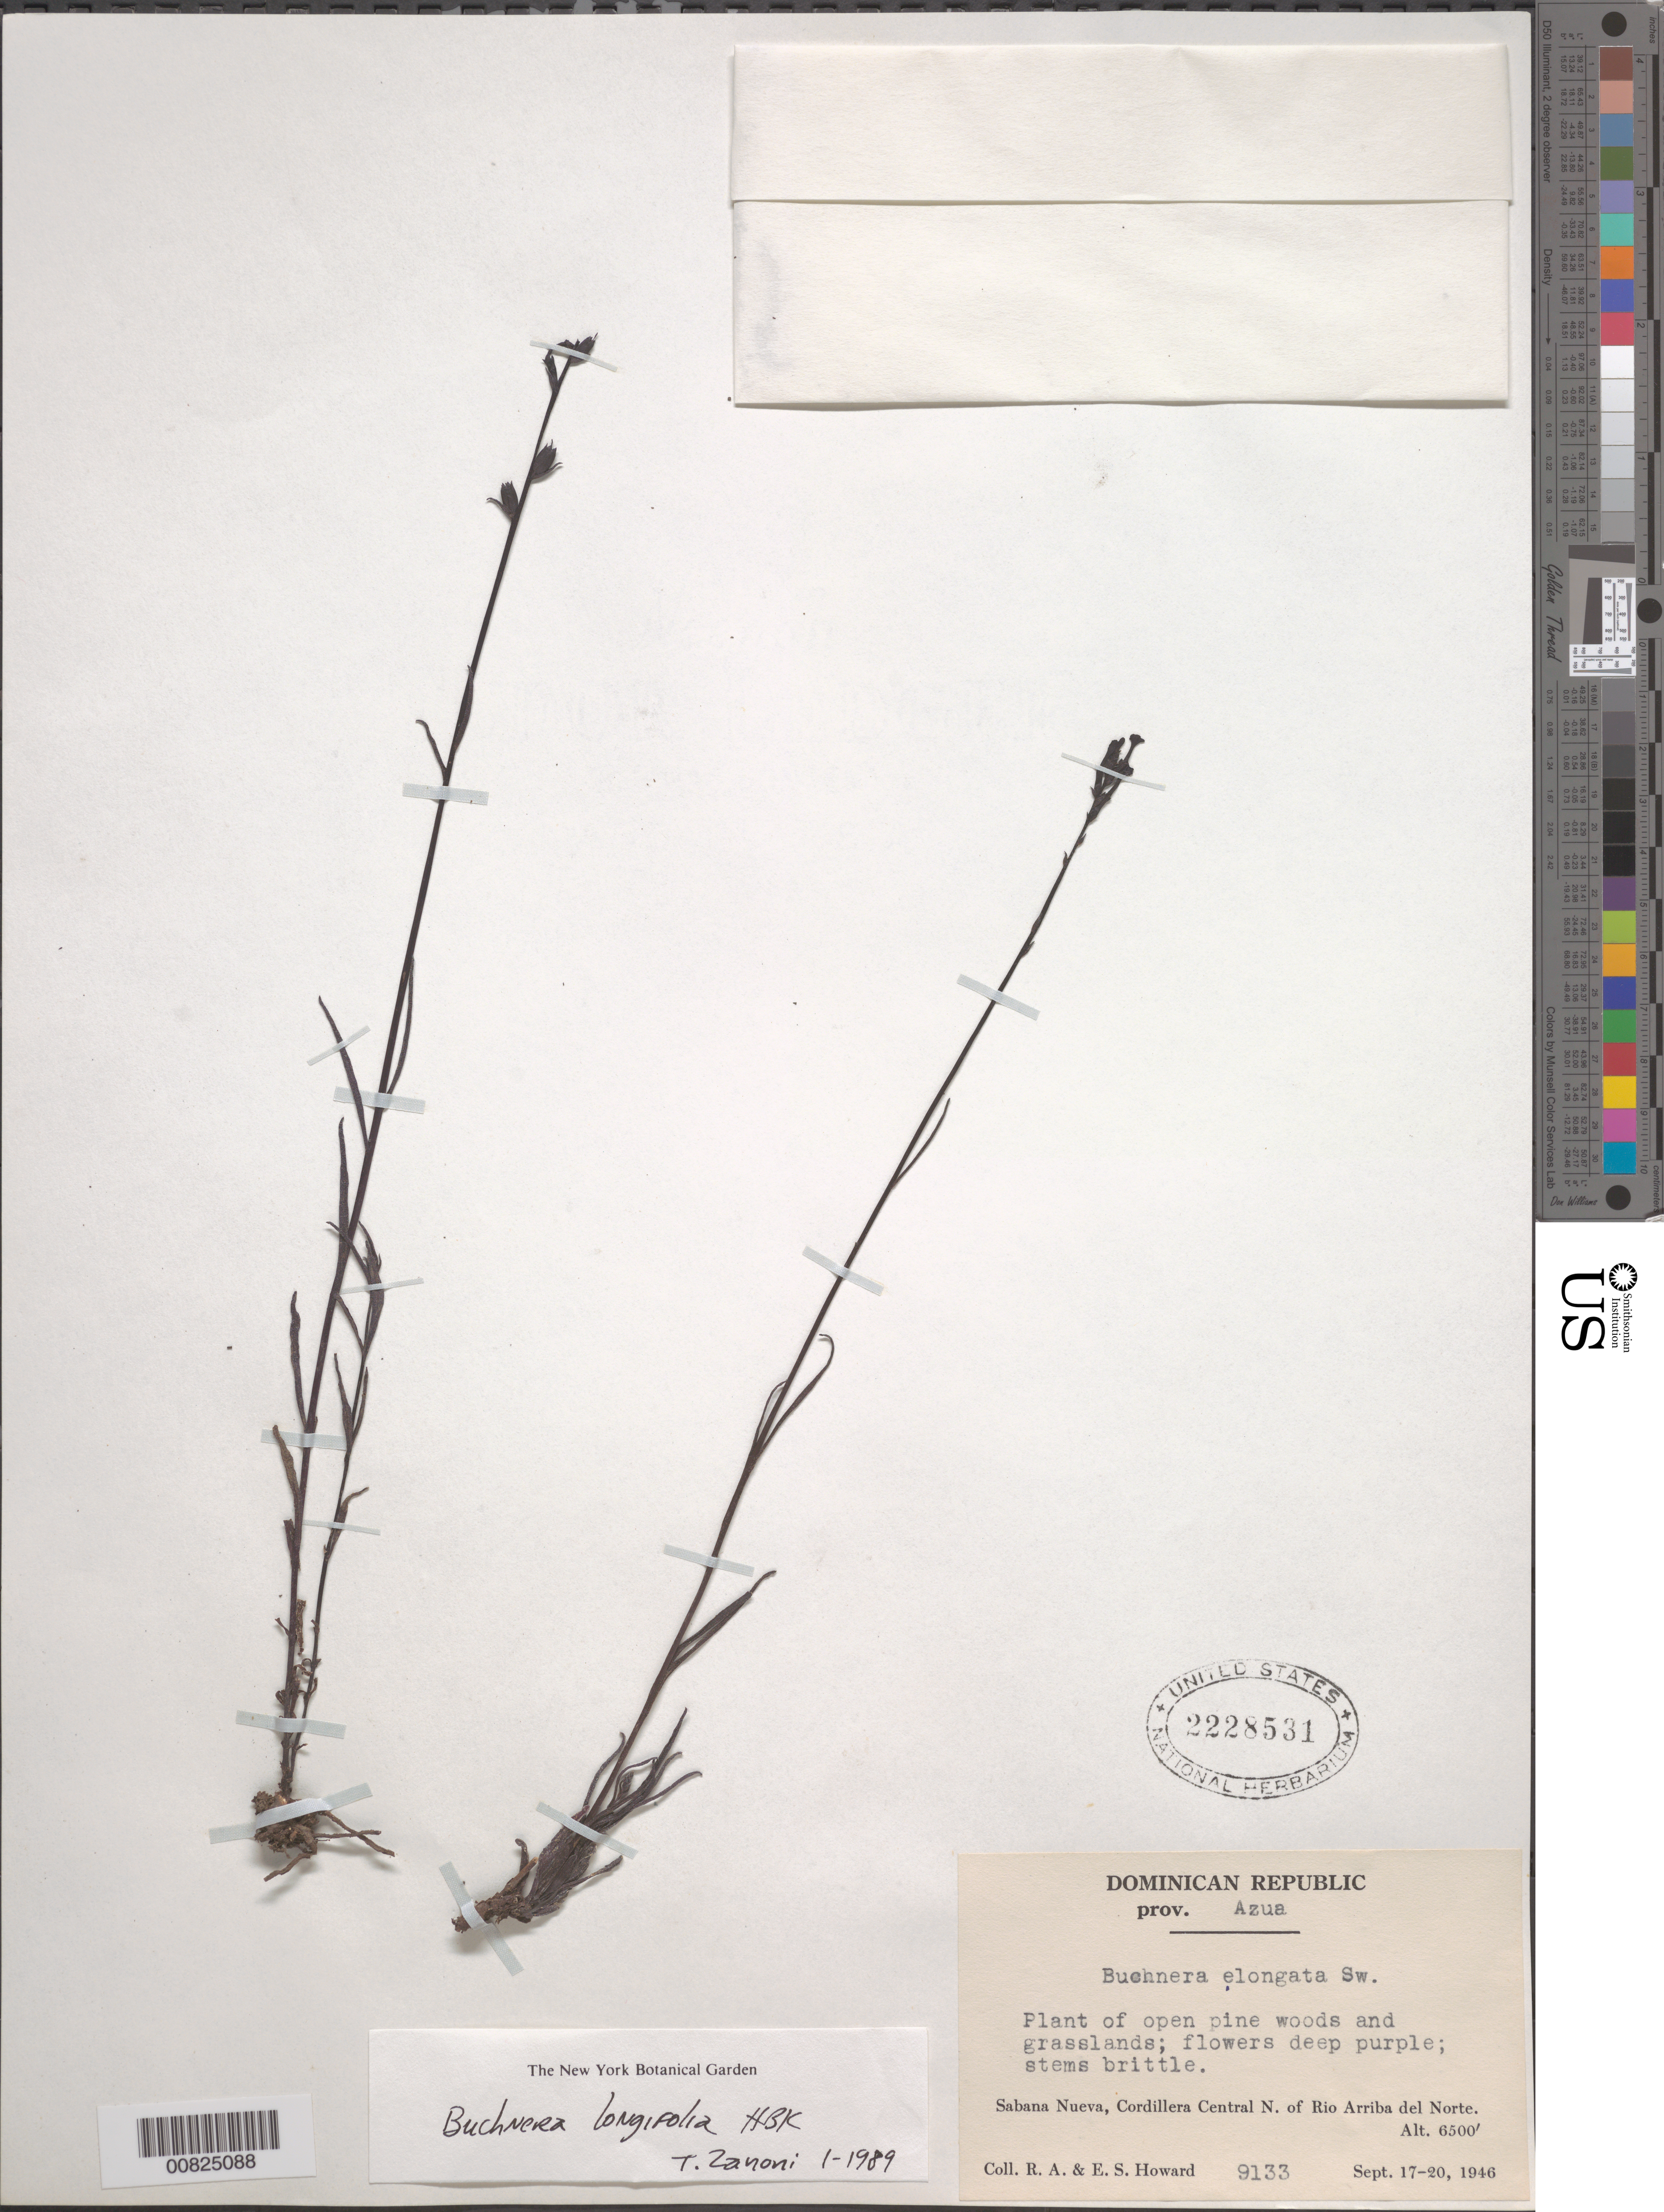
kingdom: Plantae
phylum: Tracheophyta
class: Magnoliopsida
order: Lamiales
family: Orobanchaceae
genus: Buchnera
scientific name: Buchnera longifolia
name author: Kunth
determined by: Zanoni, T. A., (NY), New York Botanical Garden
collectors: R. A. Howard & E. S. Howard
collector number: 9133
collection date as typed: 17 Sep 1946 to 20 Sep 1946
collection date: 1946-09-17/1946-09-20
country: Dominican Republic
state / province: Azua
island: Hispaniola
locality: Sabana Nueva, Cordillera Central N. of Rio Arriba del Norte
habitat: Open pine woods and grasslands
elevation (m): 1981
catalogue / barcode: US 2228531